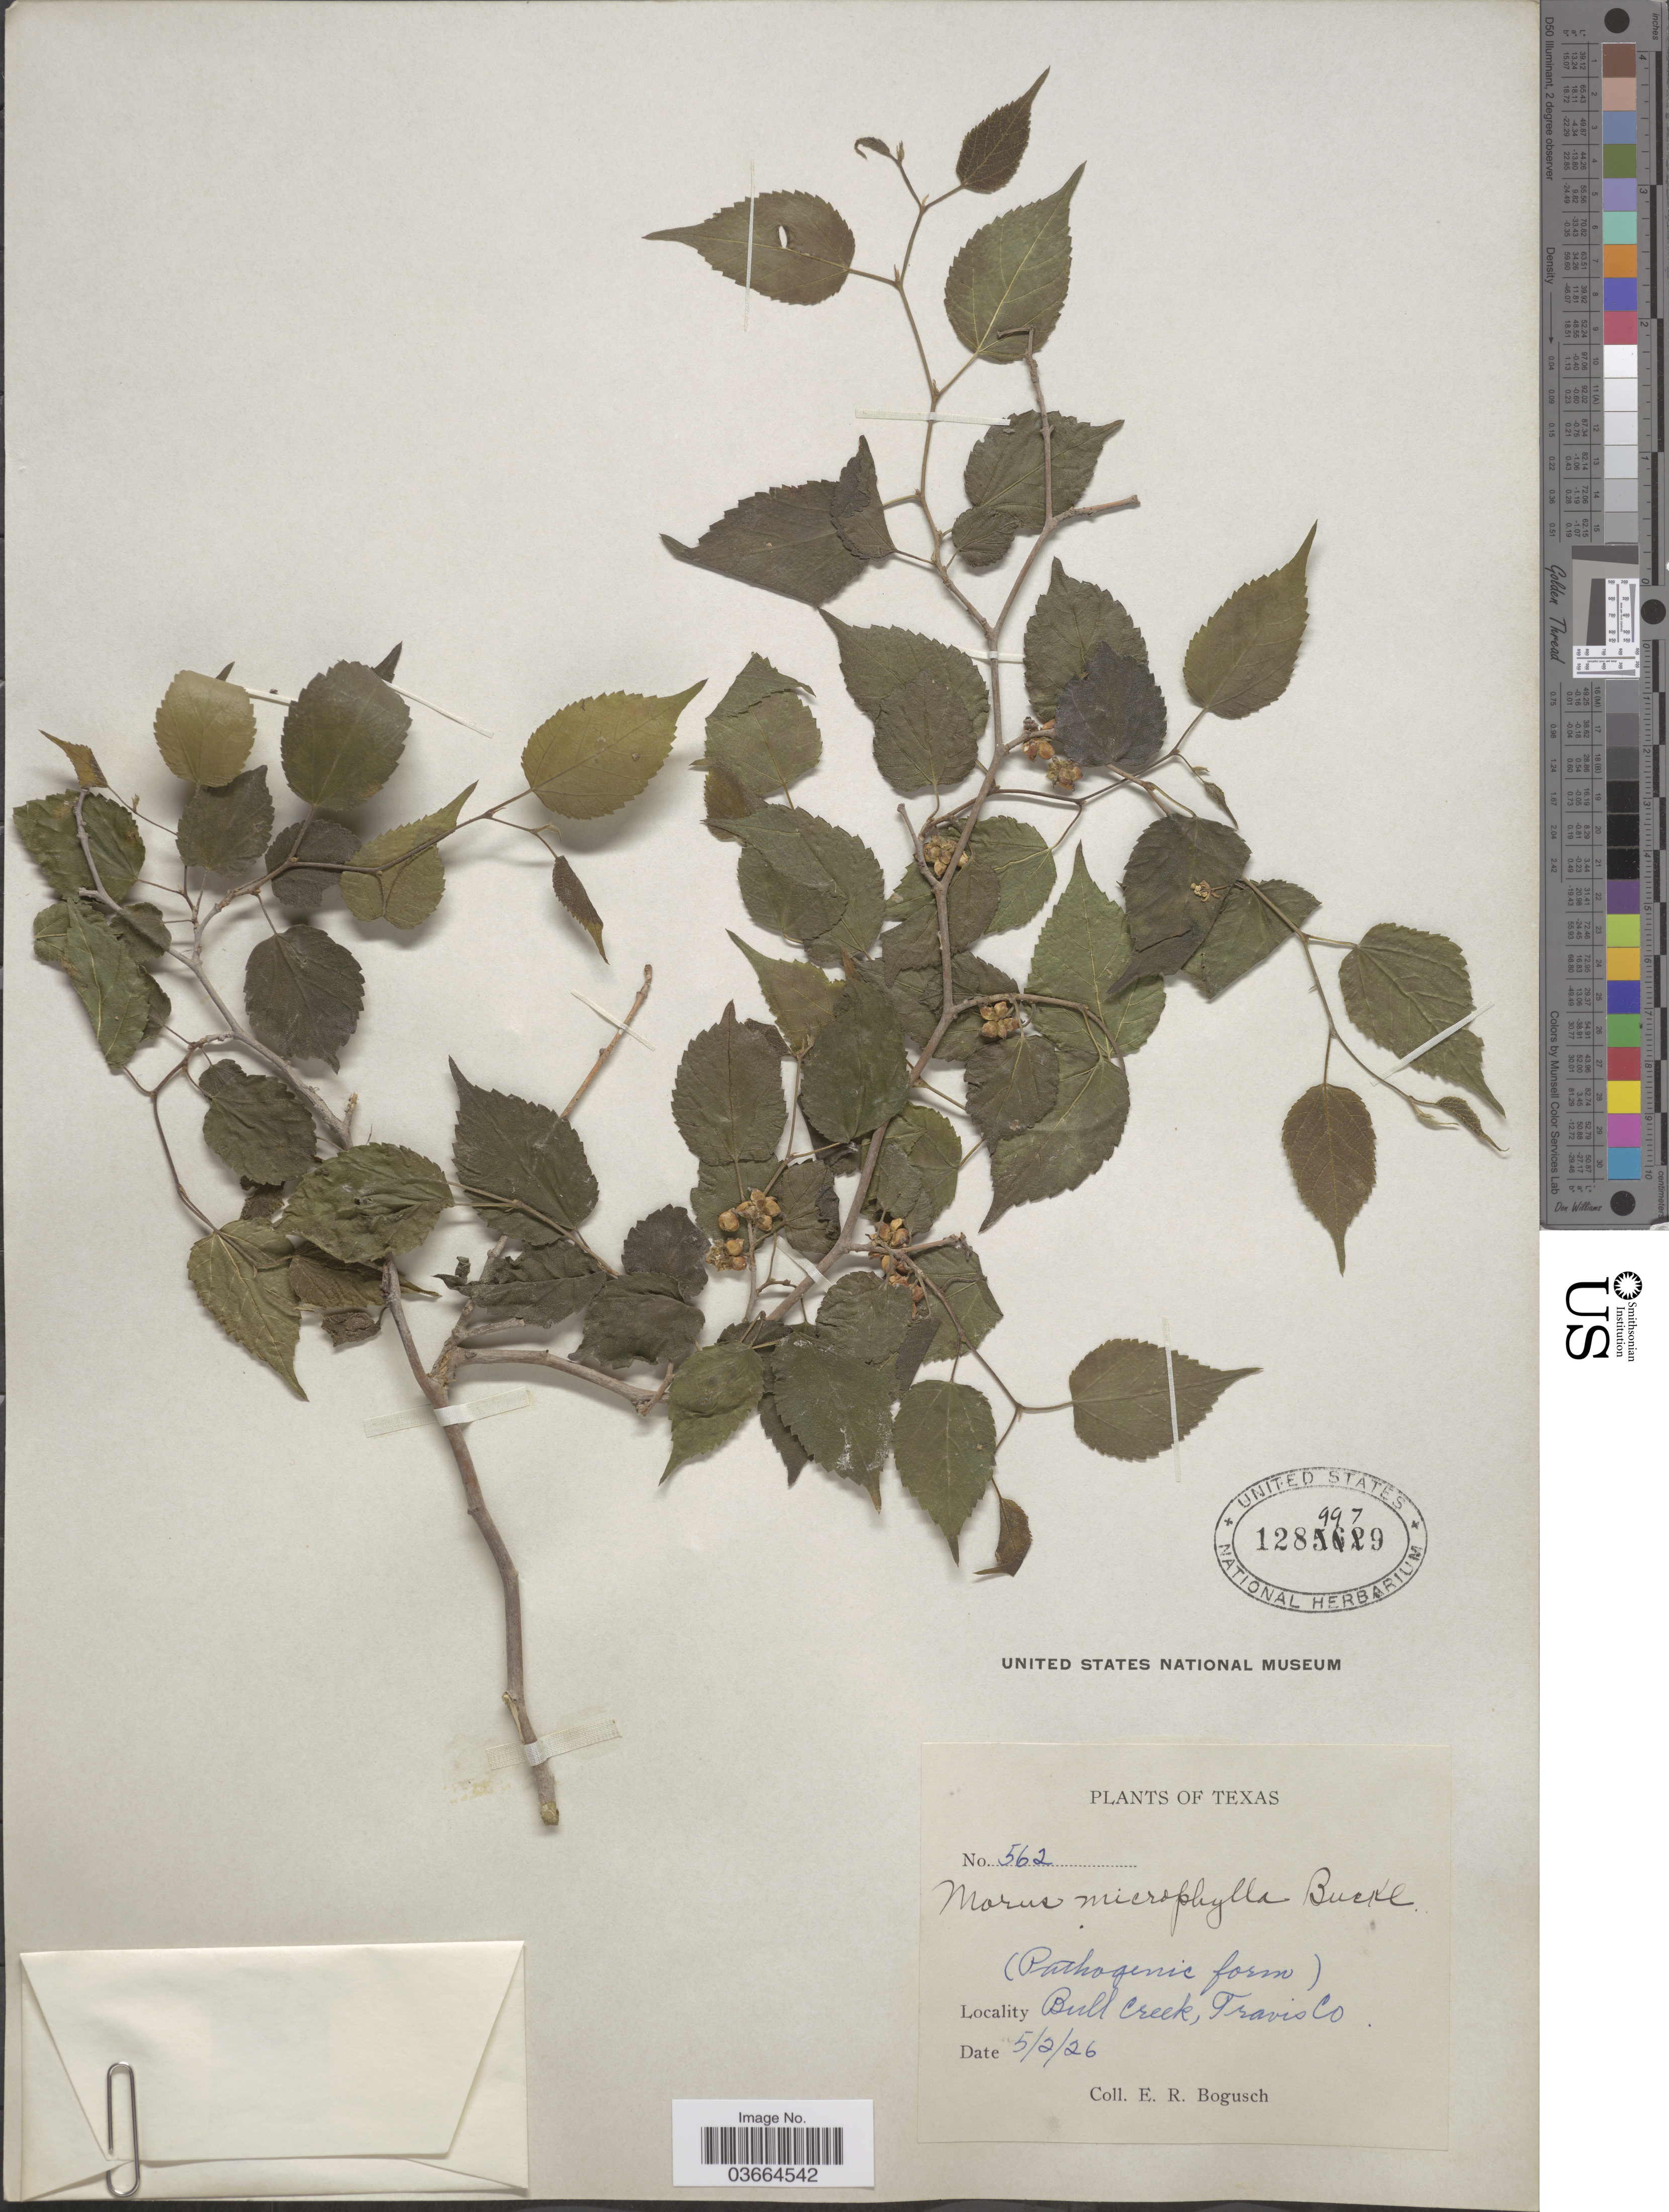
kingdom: Plantae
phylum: Tracheophyta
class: Magnoliopsida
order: Rosales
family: Moraceae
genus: Morus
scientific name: Morus microphylla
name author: Buckley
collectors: E. Bogusch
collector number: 562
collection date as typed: Transcribed d/m/y: 2/5/26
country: United States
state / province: Texas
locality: Bull Creek, Travis Co.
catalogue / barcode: US 1289979